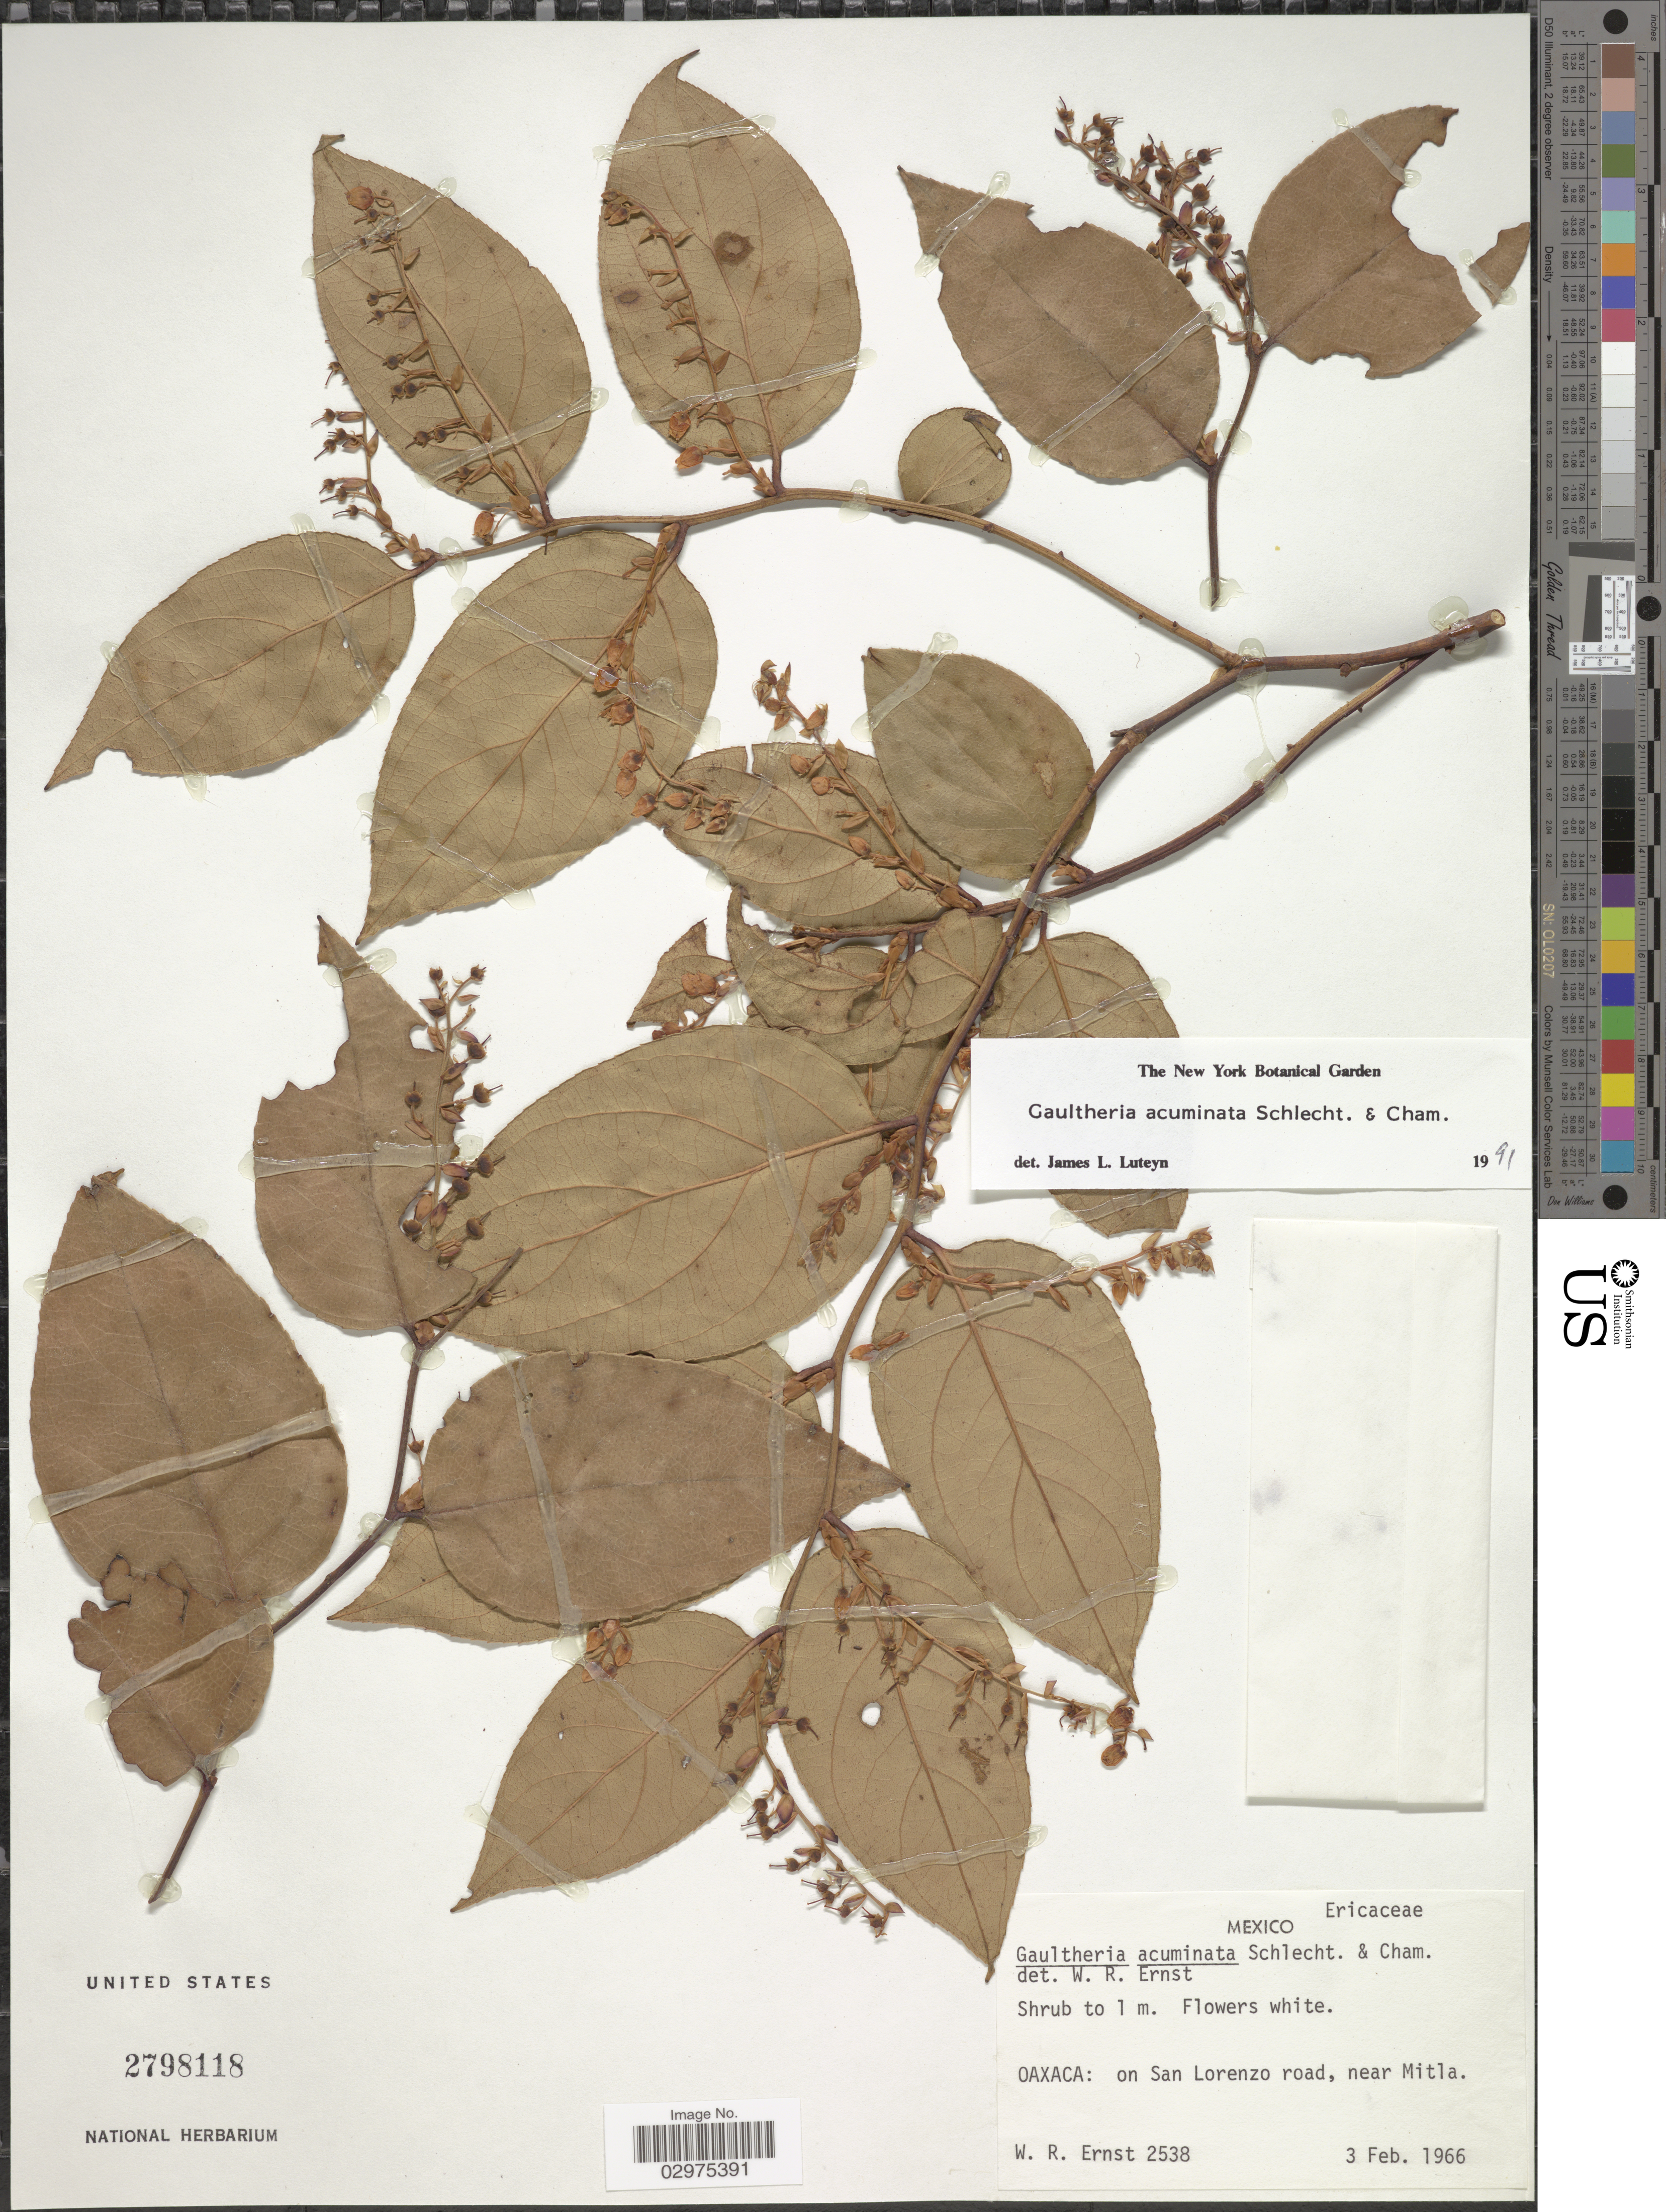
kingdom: Plantae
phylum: Tracheophyta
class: Magnoliopsida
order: Ericales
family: Ericaceae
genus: Gaultheria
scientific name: Gaultheria acuminata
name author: Schltdl. & Cham.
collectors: W. R. Ernst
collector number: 2538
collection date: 1966-02-03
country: Mexico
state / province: Oaxaca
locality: On San Lorenzo road, near Mitla.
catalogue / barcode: US 2798118